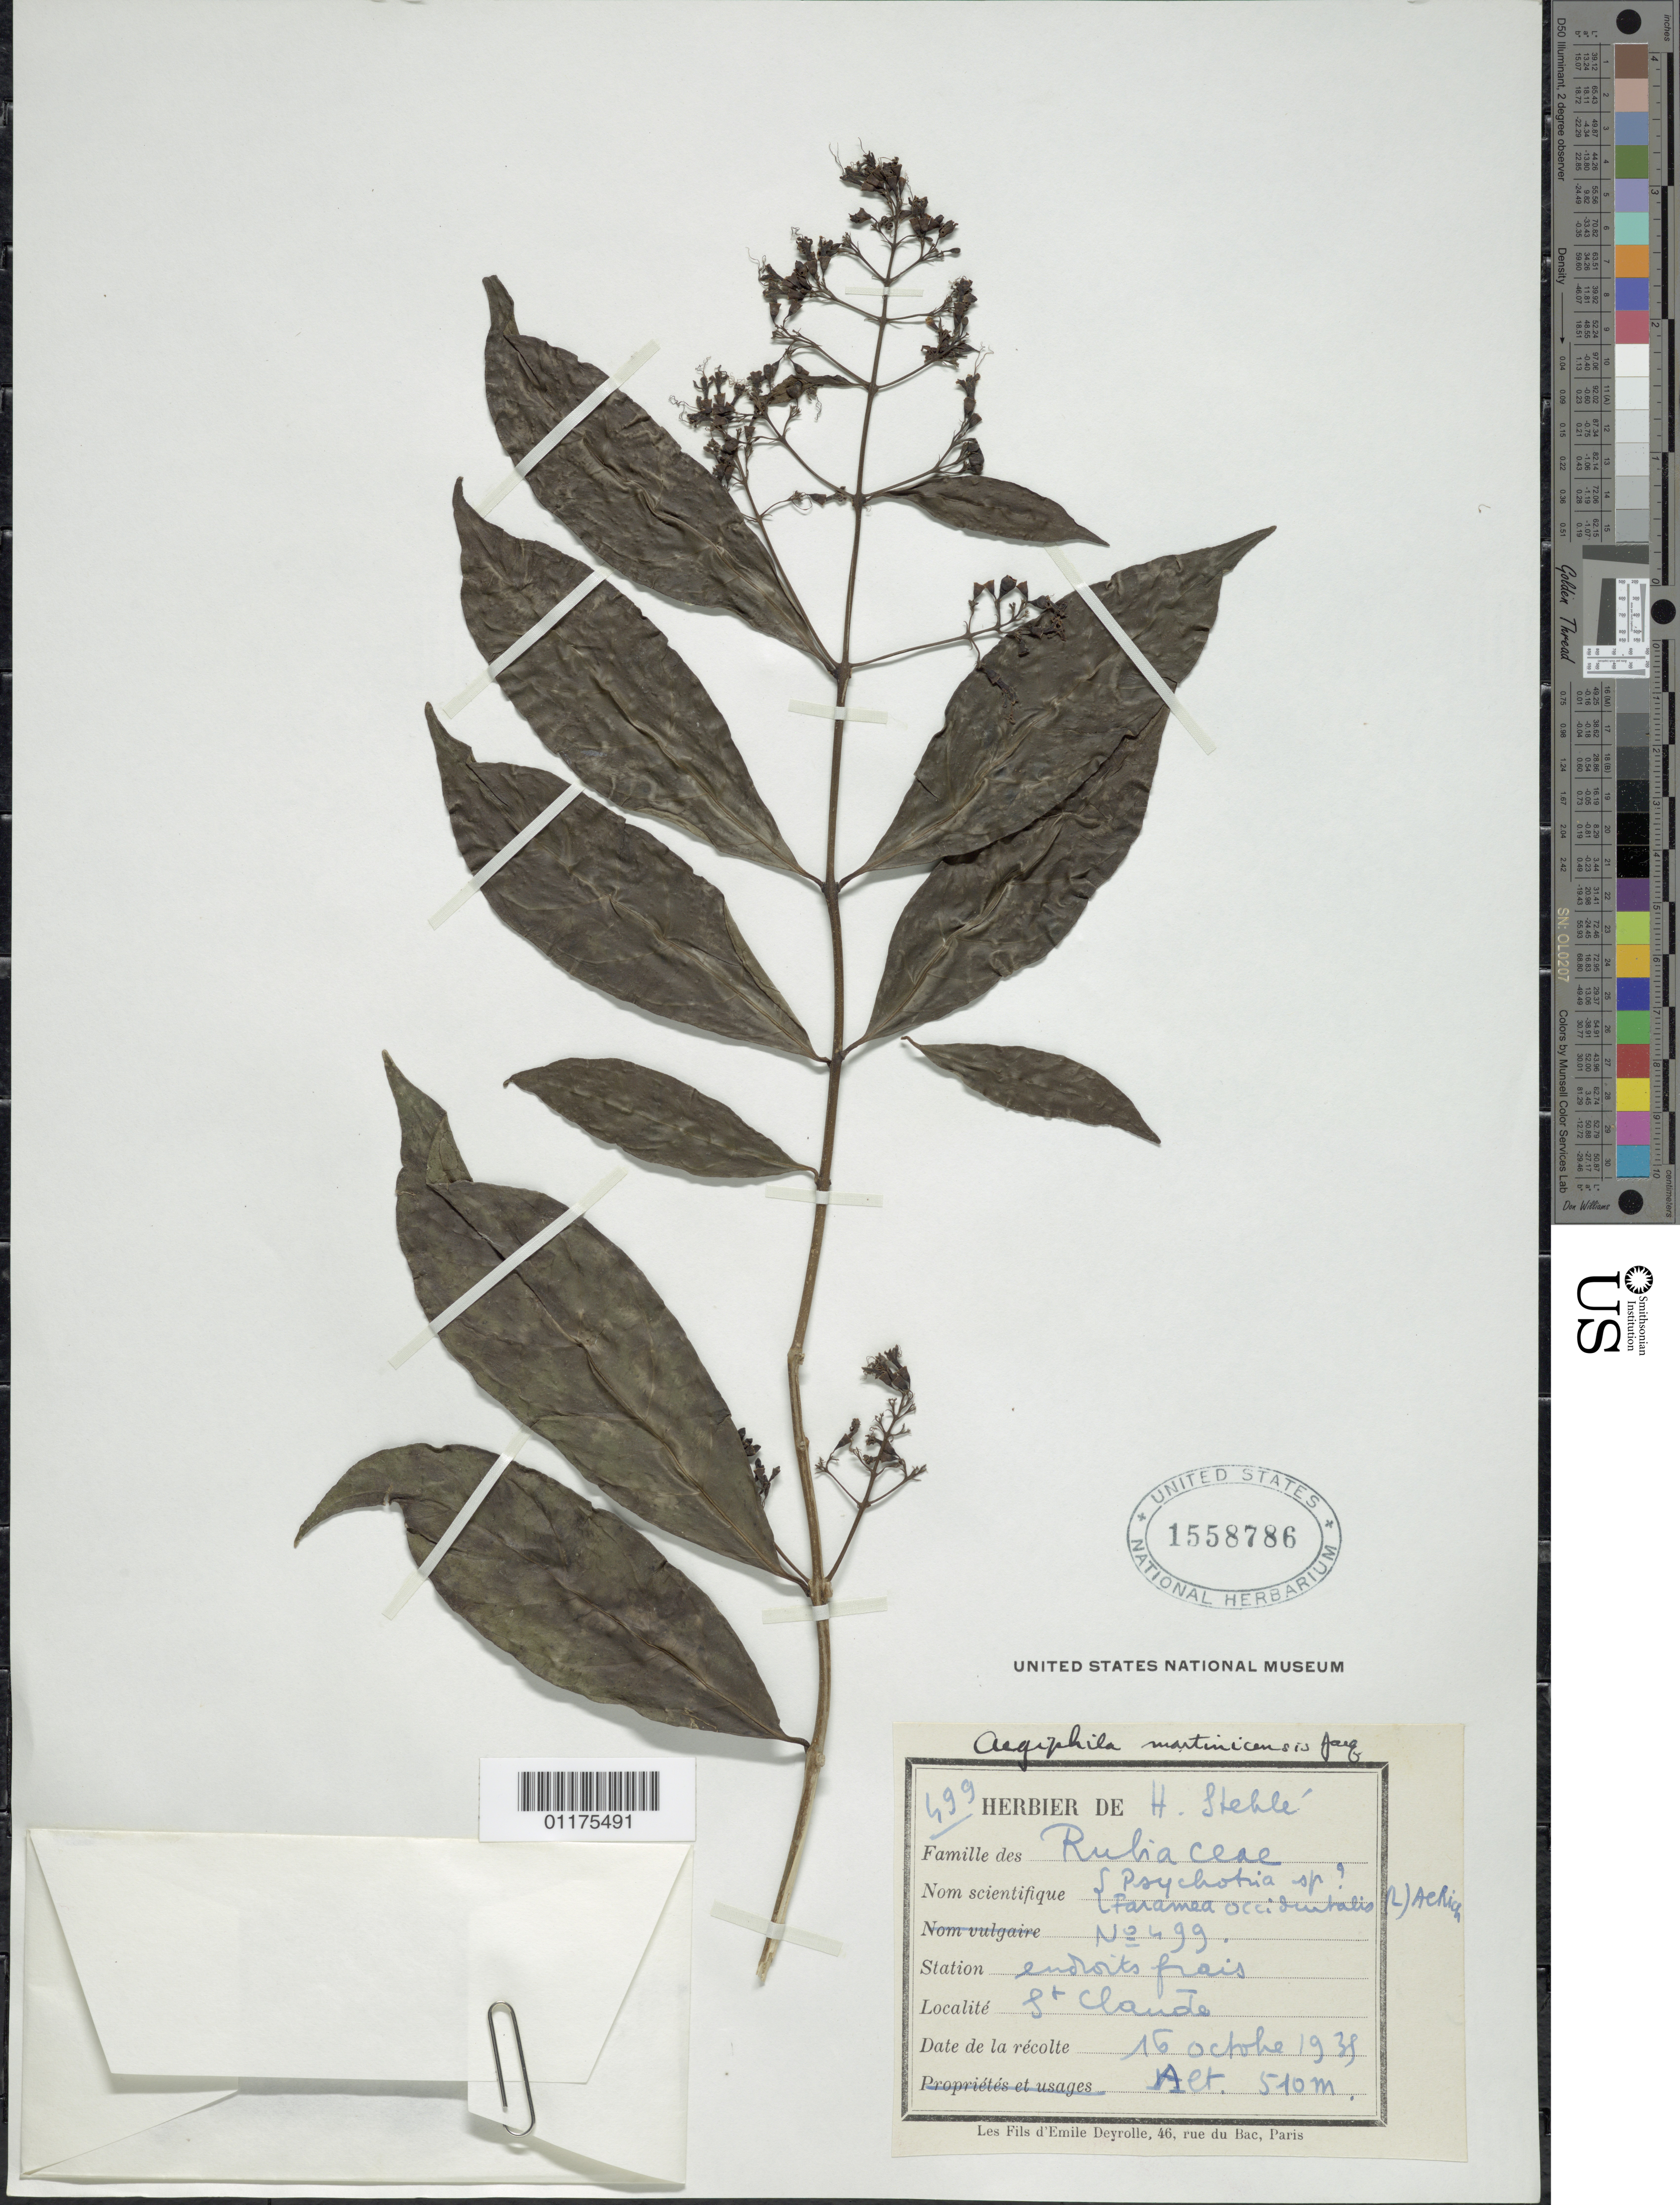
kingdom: Plantae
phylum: Tracheophyta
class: Magnoliopsida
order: Lamiales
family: Lamiaceae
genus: Aegiphila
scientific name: Aegiphila martinicensis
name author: Jacq.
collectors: H. Stehlé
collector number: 499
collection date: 1935-10-16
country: Guadeloupe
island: Basse-Terre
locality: Sainte Claude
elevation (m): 510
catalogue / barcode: US 1558786